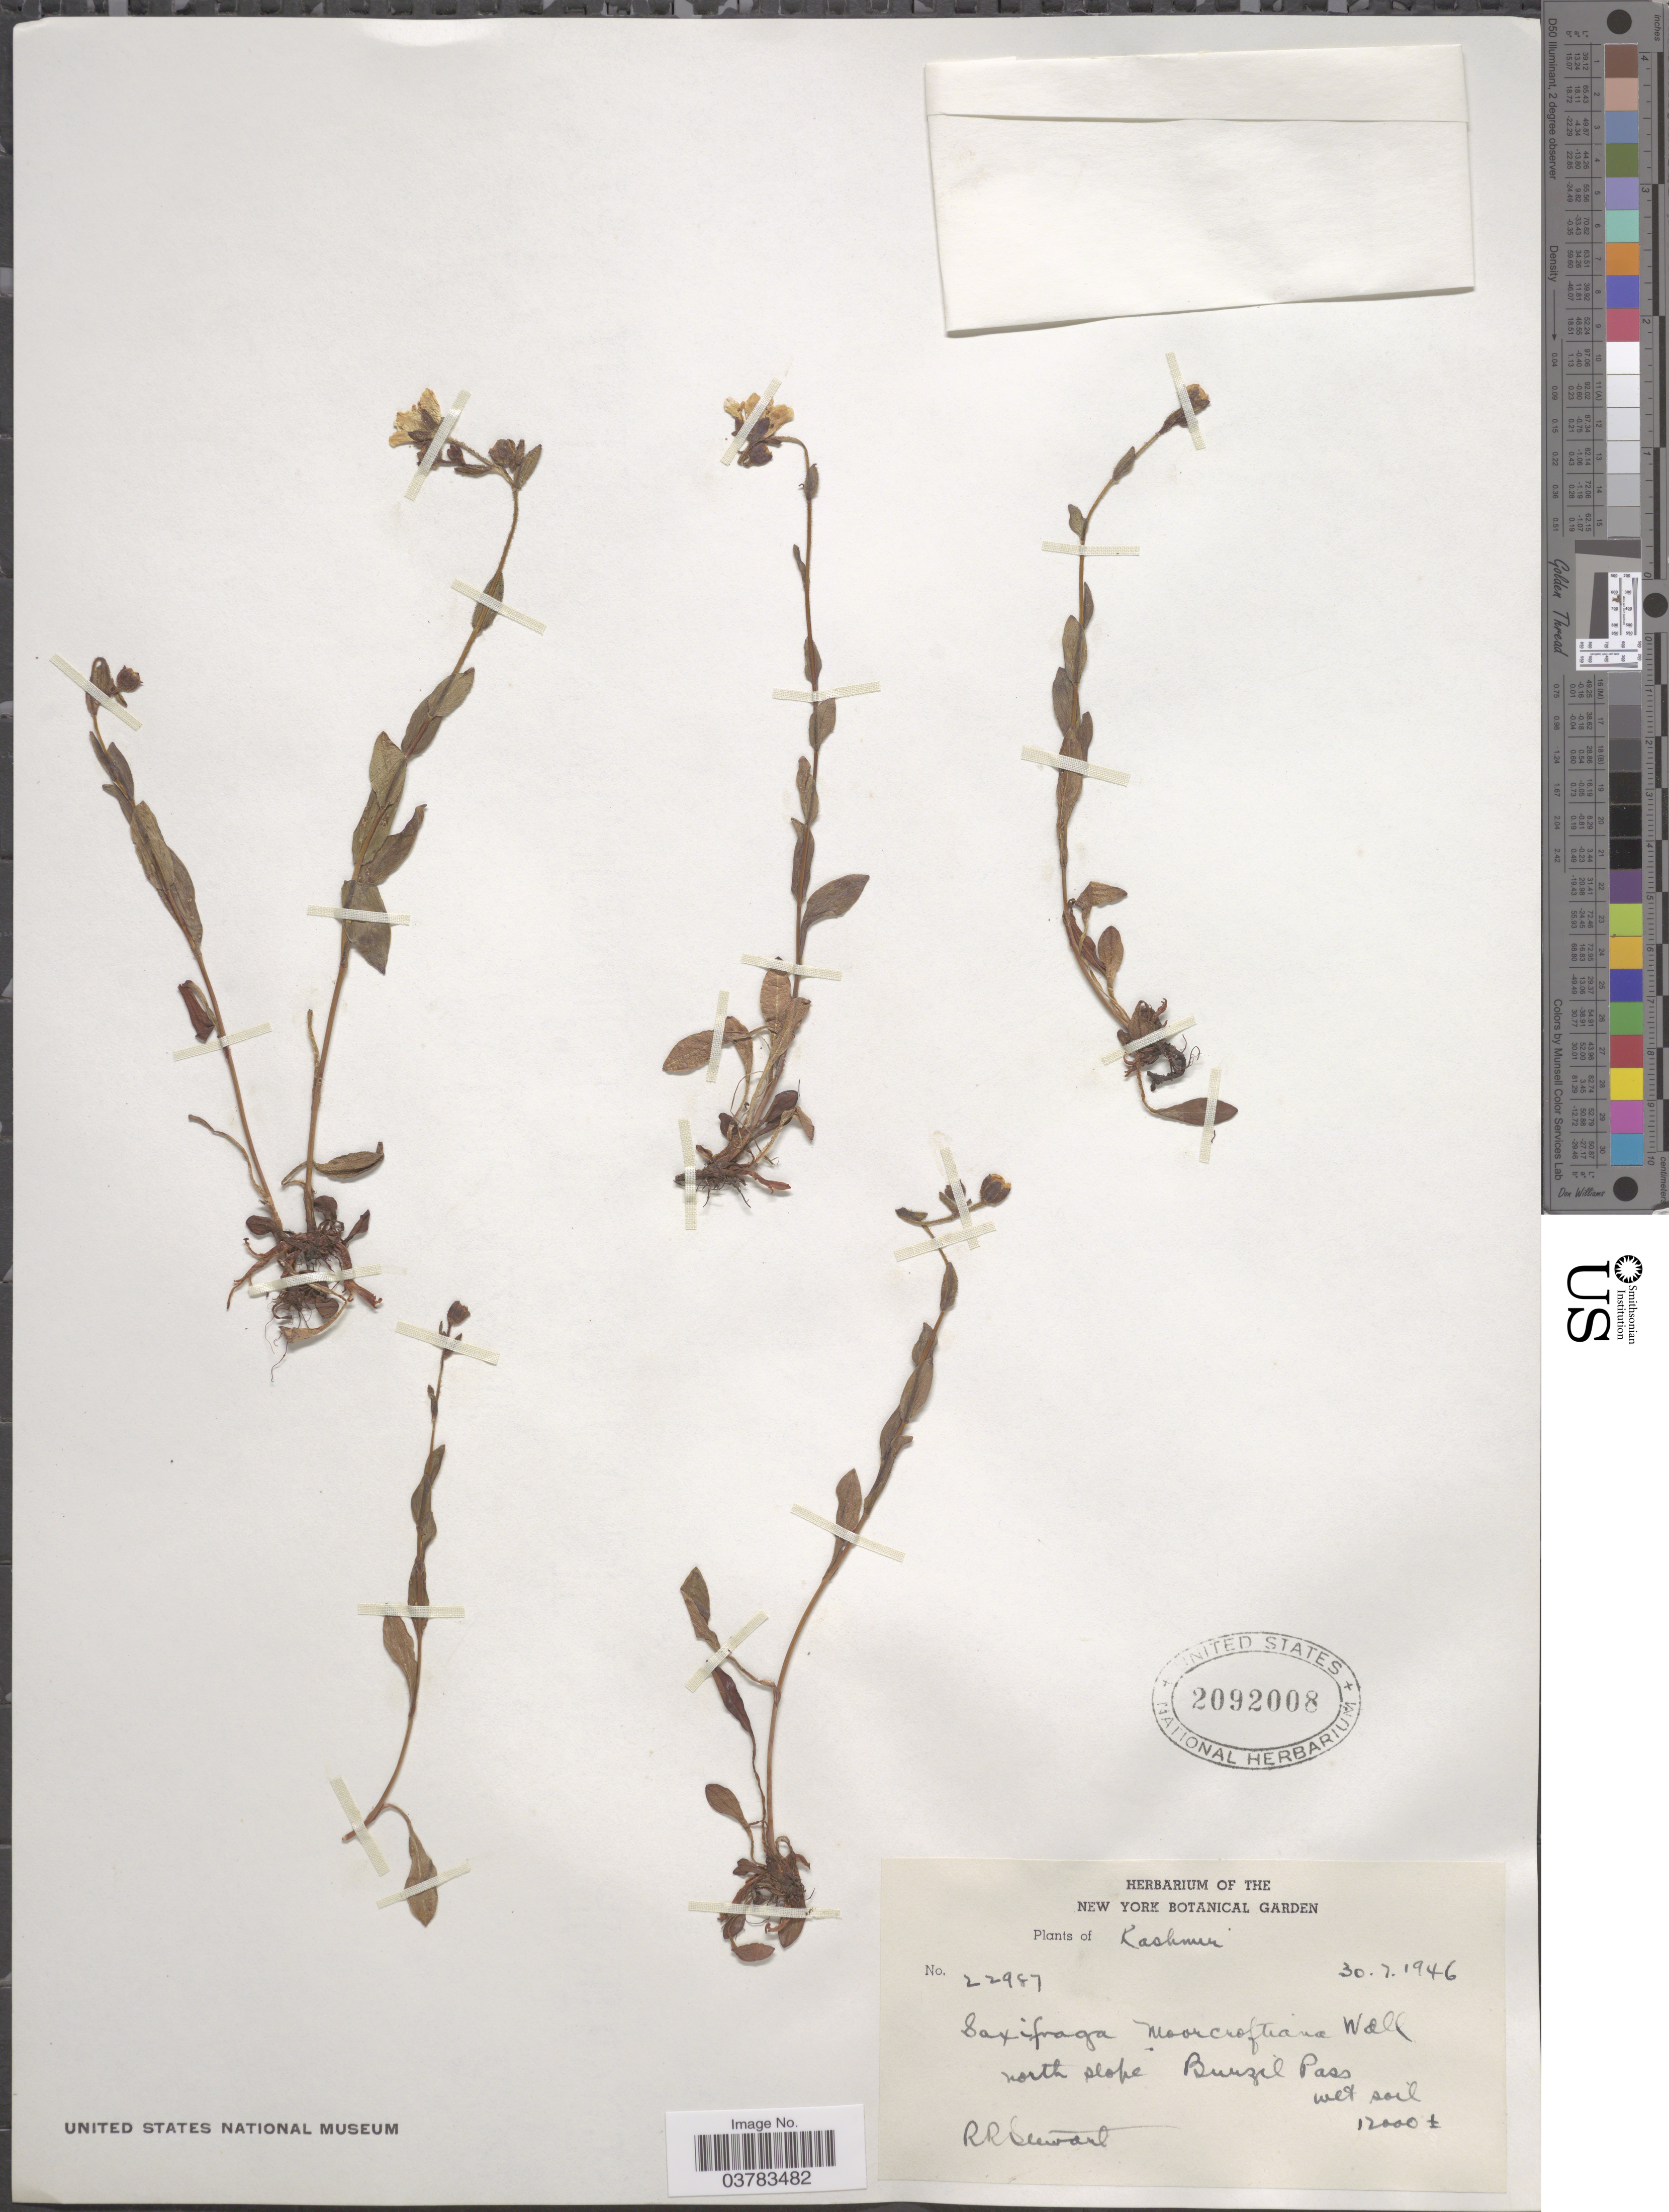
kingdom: Plantae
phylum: Tracheophyta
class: Magnoliopsida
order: Saxifragales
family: Saxifragaceae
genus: Saxifraga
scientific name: Saxifraga moorcroftiana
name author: (Ser.) Wall. ex Sternb.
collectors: R. Stewart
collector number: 22987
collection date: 1946-07-30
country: India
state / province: Jammu and Kashmir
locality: Kashmir. North slope Burzil Pass.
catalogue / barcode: US 2092008